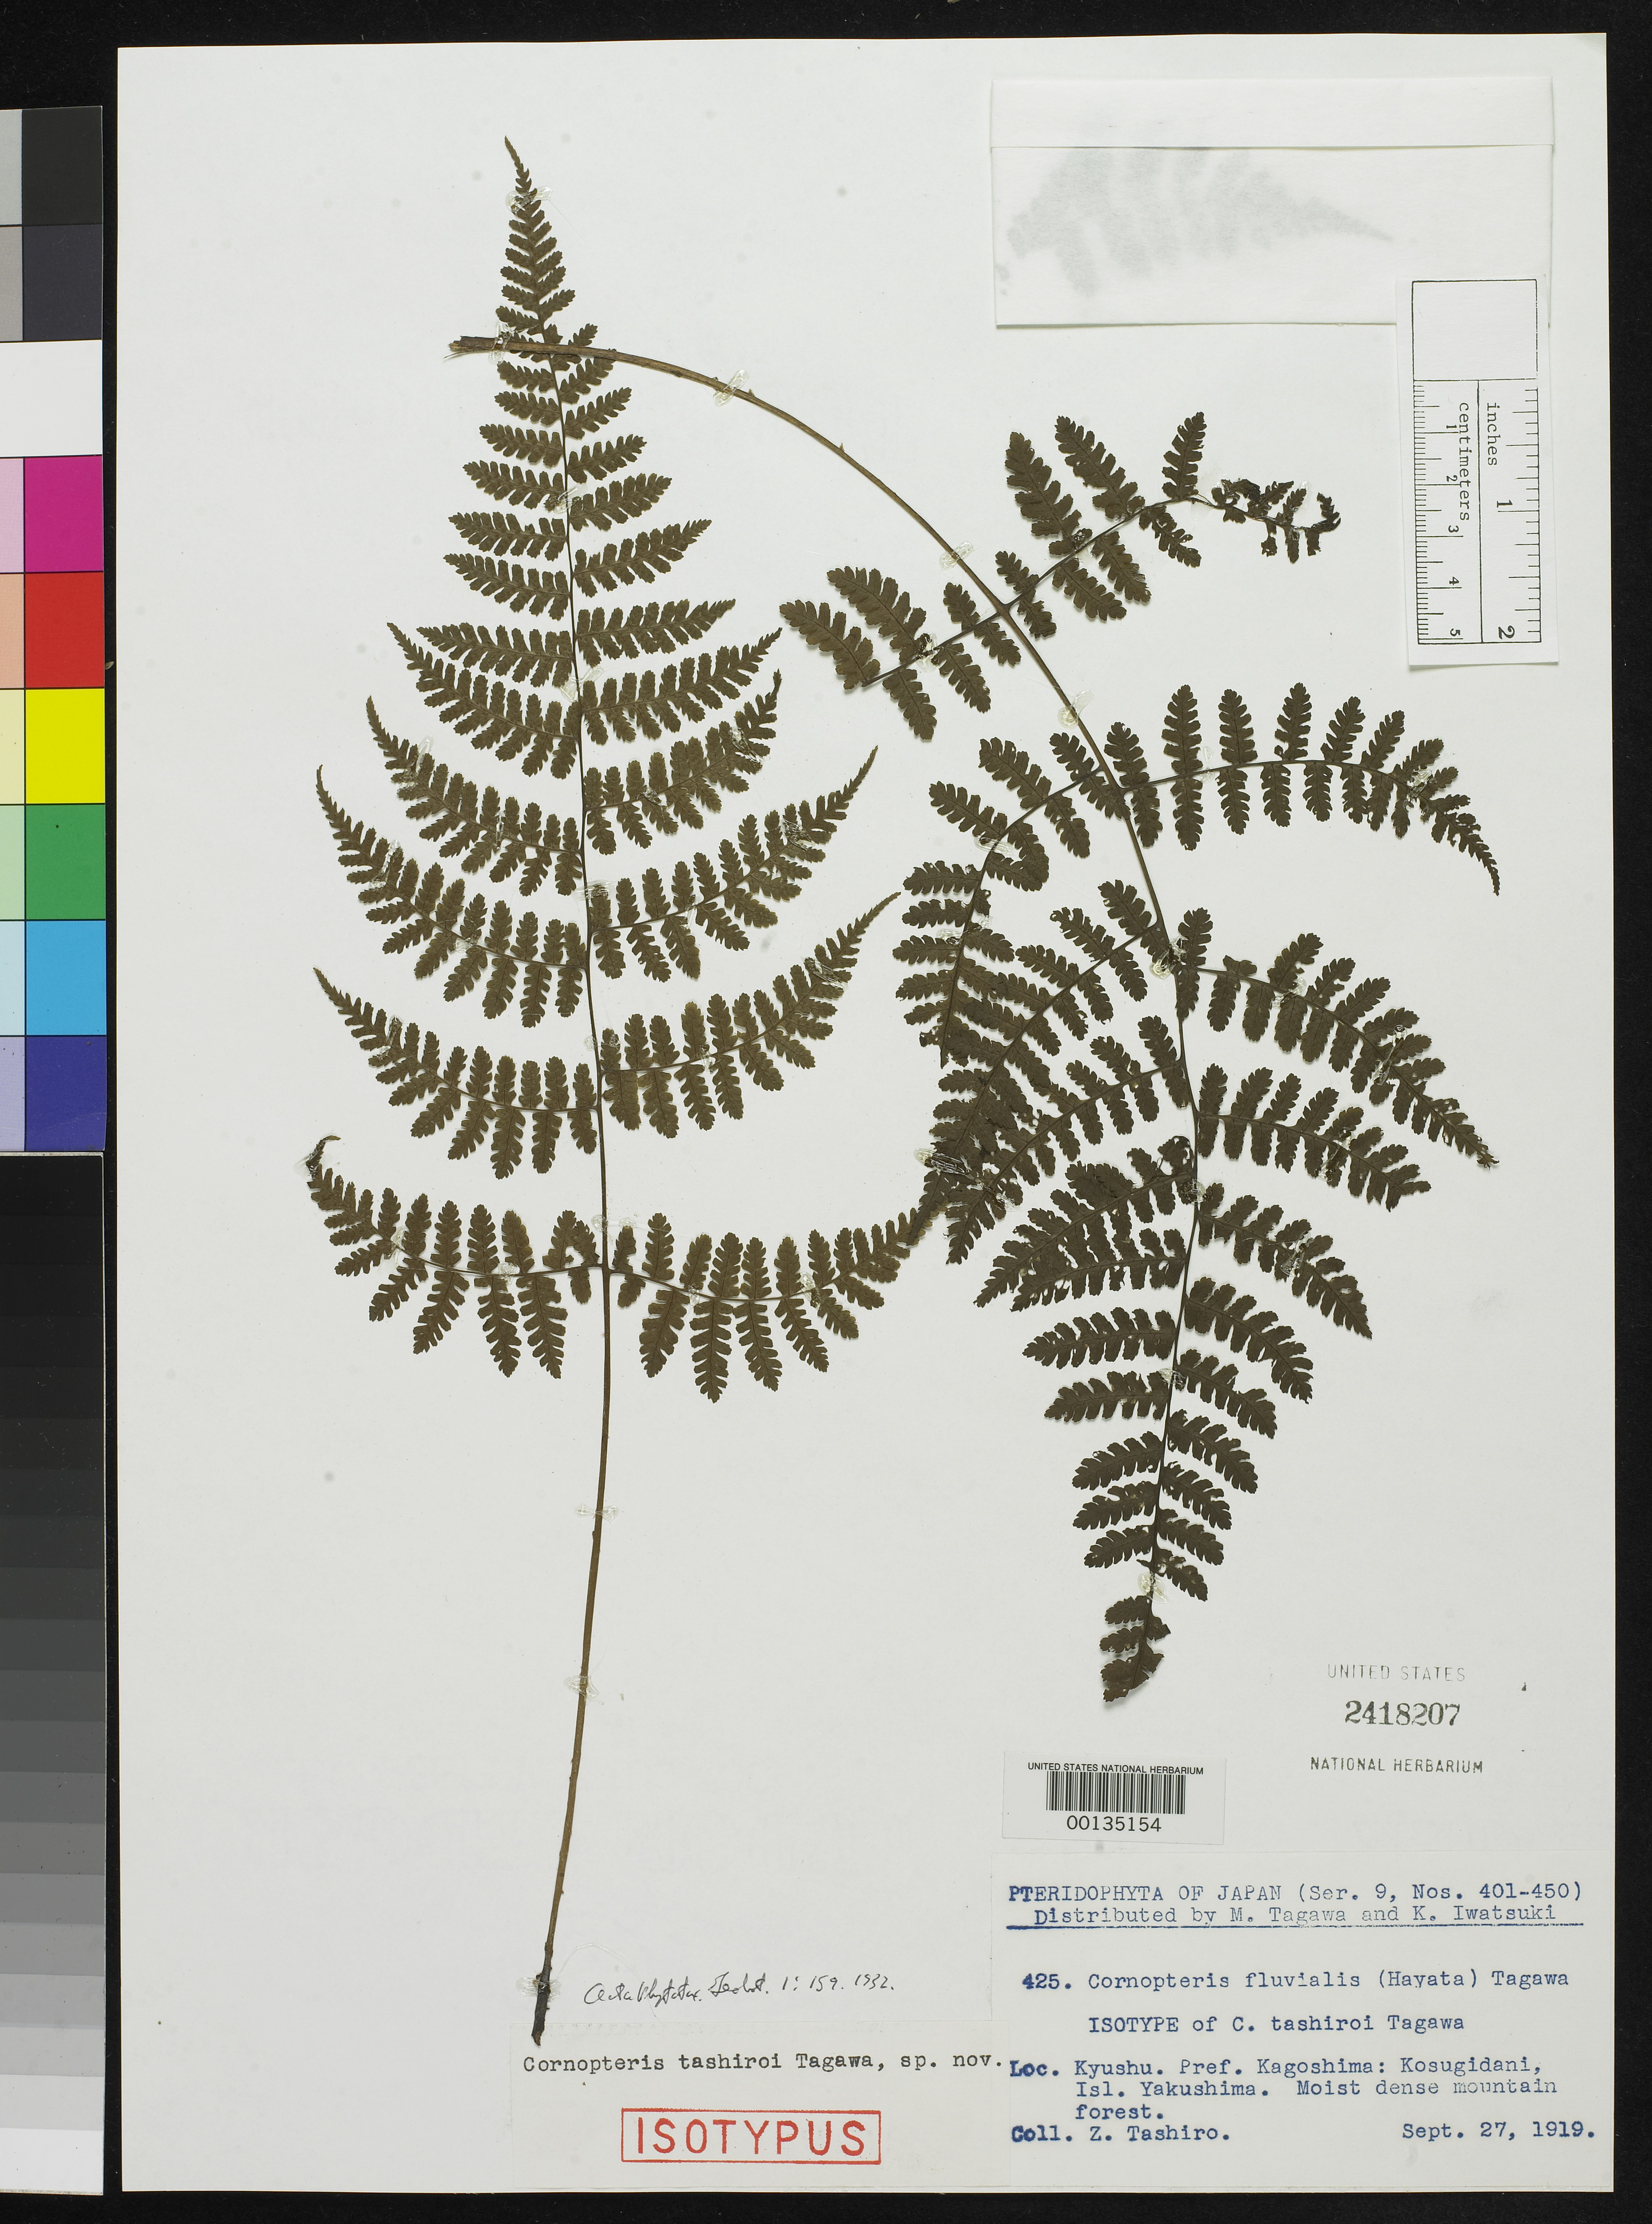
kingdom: Plantae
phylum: Tracheophyta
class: Polypodiopsida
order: Polypodiales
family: Athyriaceae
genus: Cornopteris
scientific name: Cornopteris tashiroi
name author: Tagawa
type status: Isotype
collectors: Z. Tashiro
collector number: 425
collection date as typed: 27 Sep 1919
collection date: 1919-09-27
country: Japan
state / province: Kagosima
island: Kyushu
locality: Kosugidani, Isi, Yakoshima.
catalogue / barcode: US 2418207